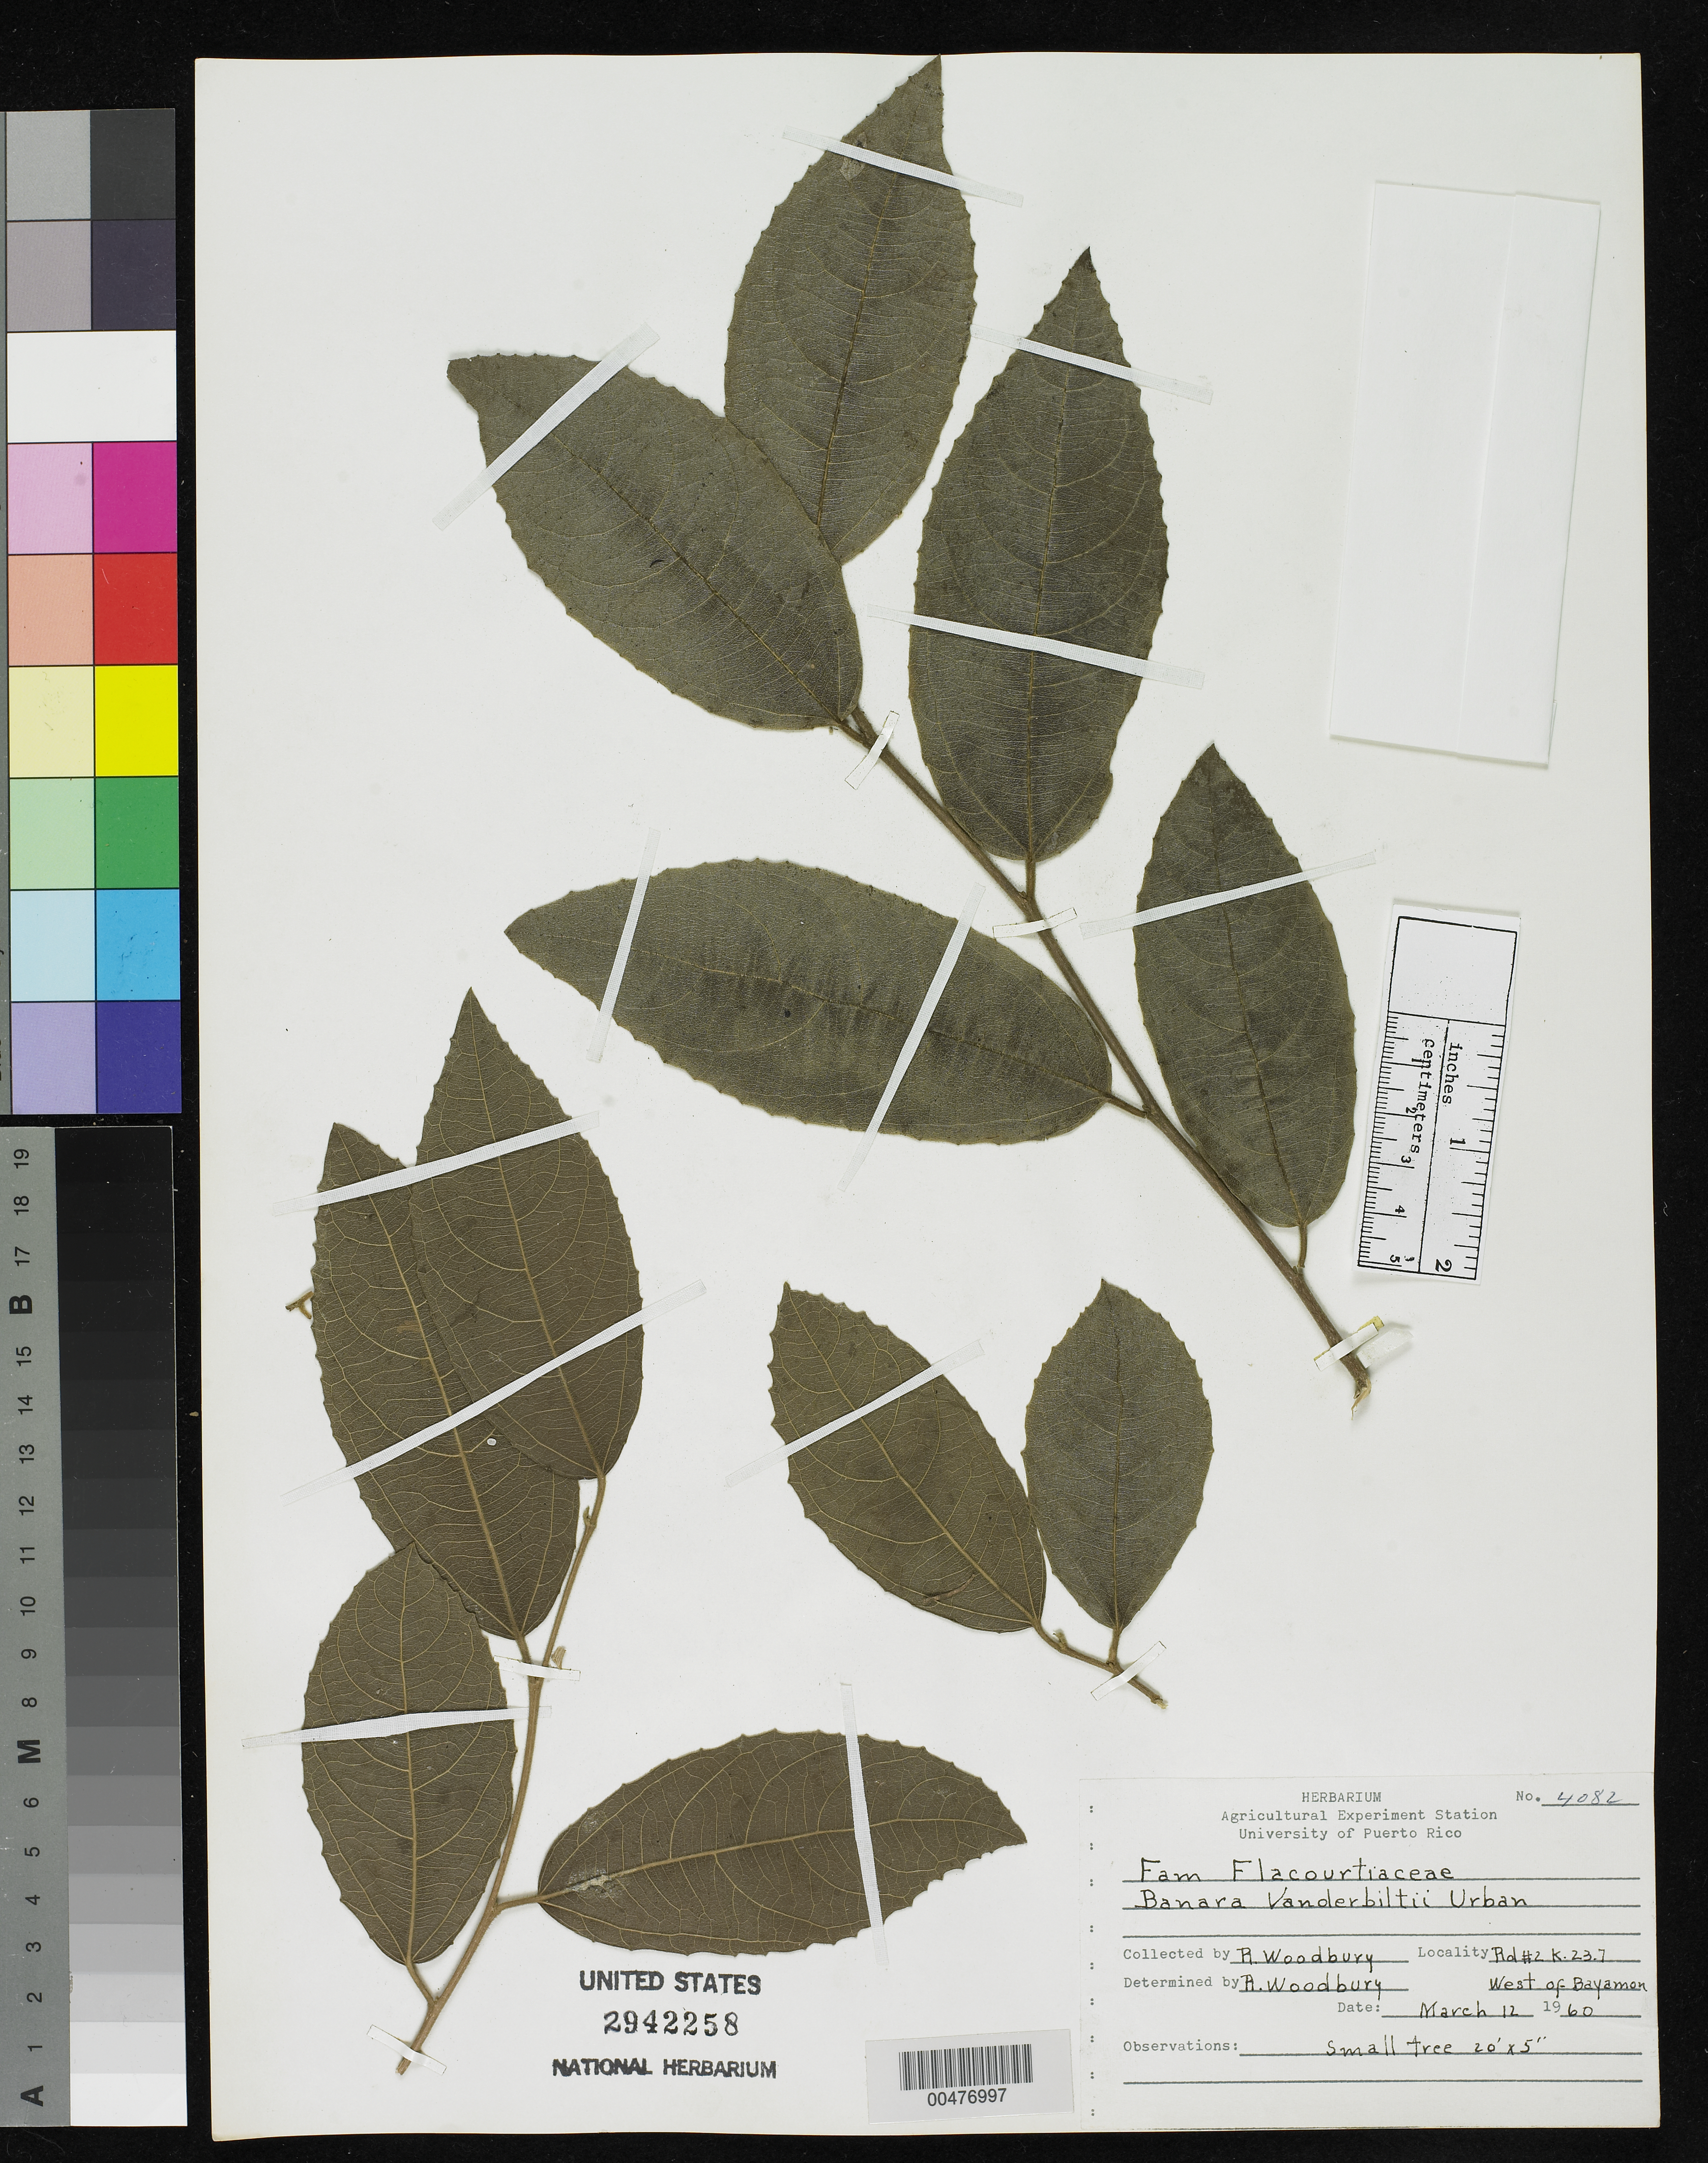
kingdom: Plantae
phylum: Tracheophyta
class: Magnoliopsida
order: Malpighiales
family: Salicaceae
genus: Banara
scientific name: Banara vanderbiltii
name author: Urb.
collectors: R. O. Woodbury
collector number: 4082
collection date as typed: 12 Mar 1960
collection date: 1960-03-12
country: Puerto Rico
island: Greater Antilles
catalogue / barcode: US 2942258